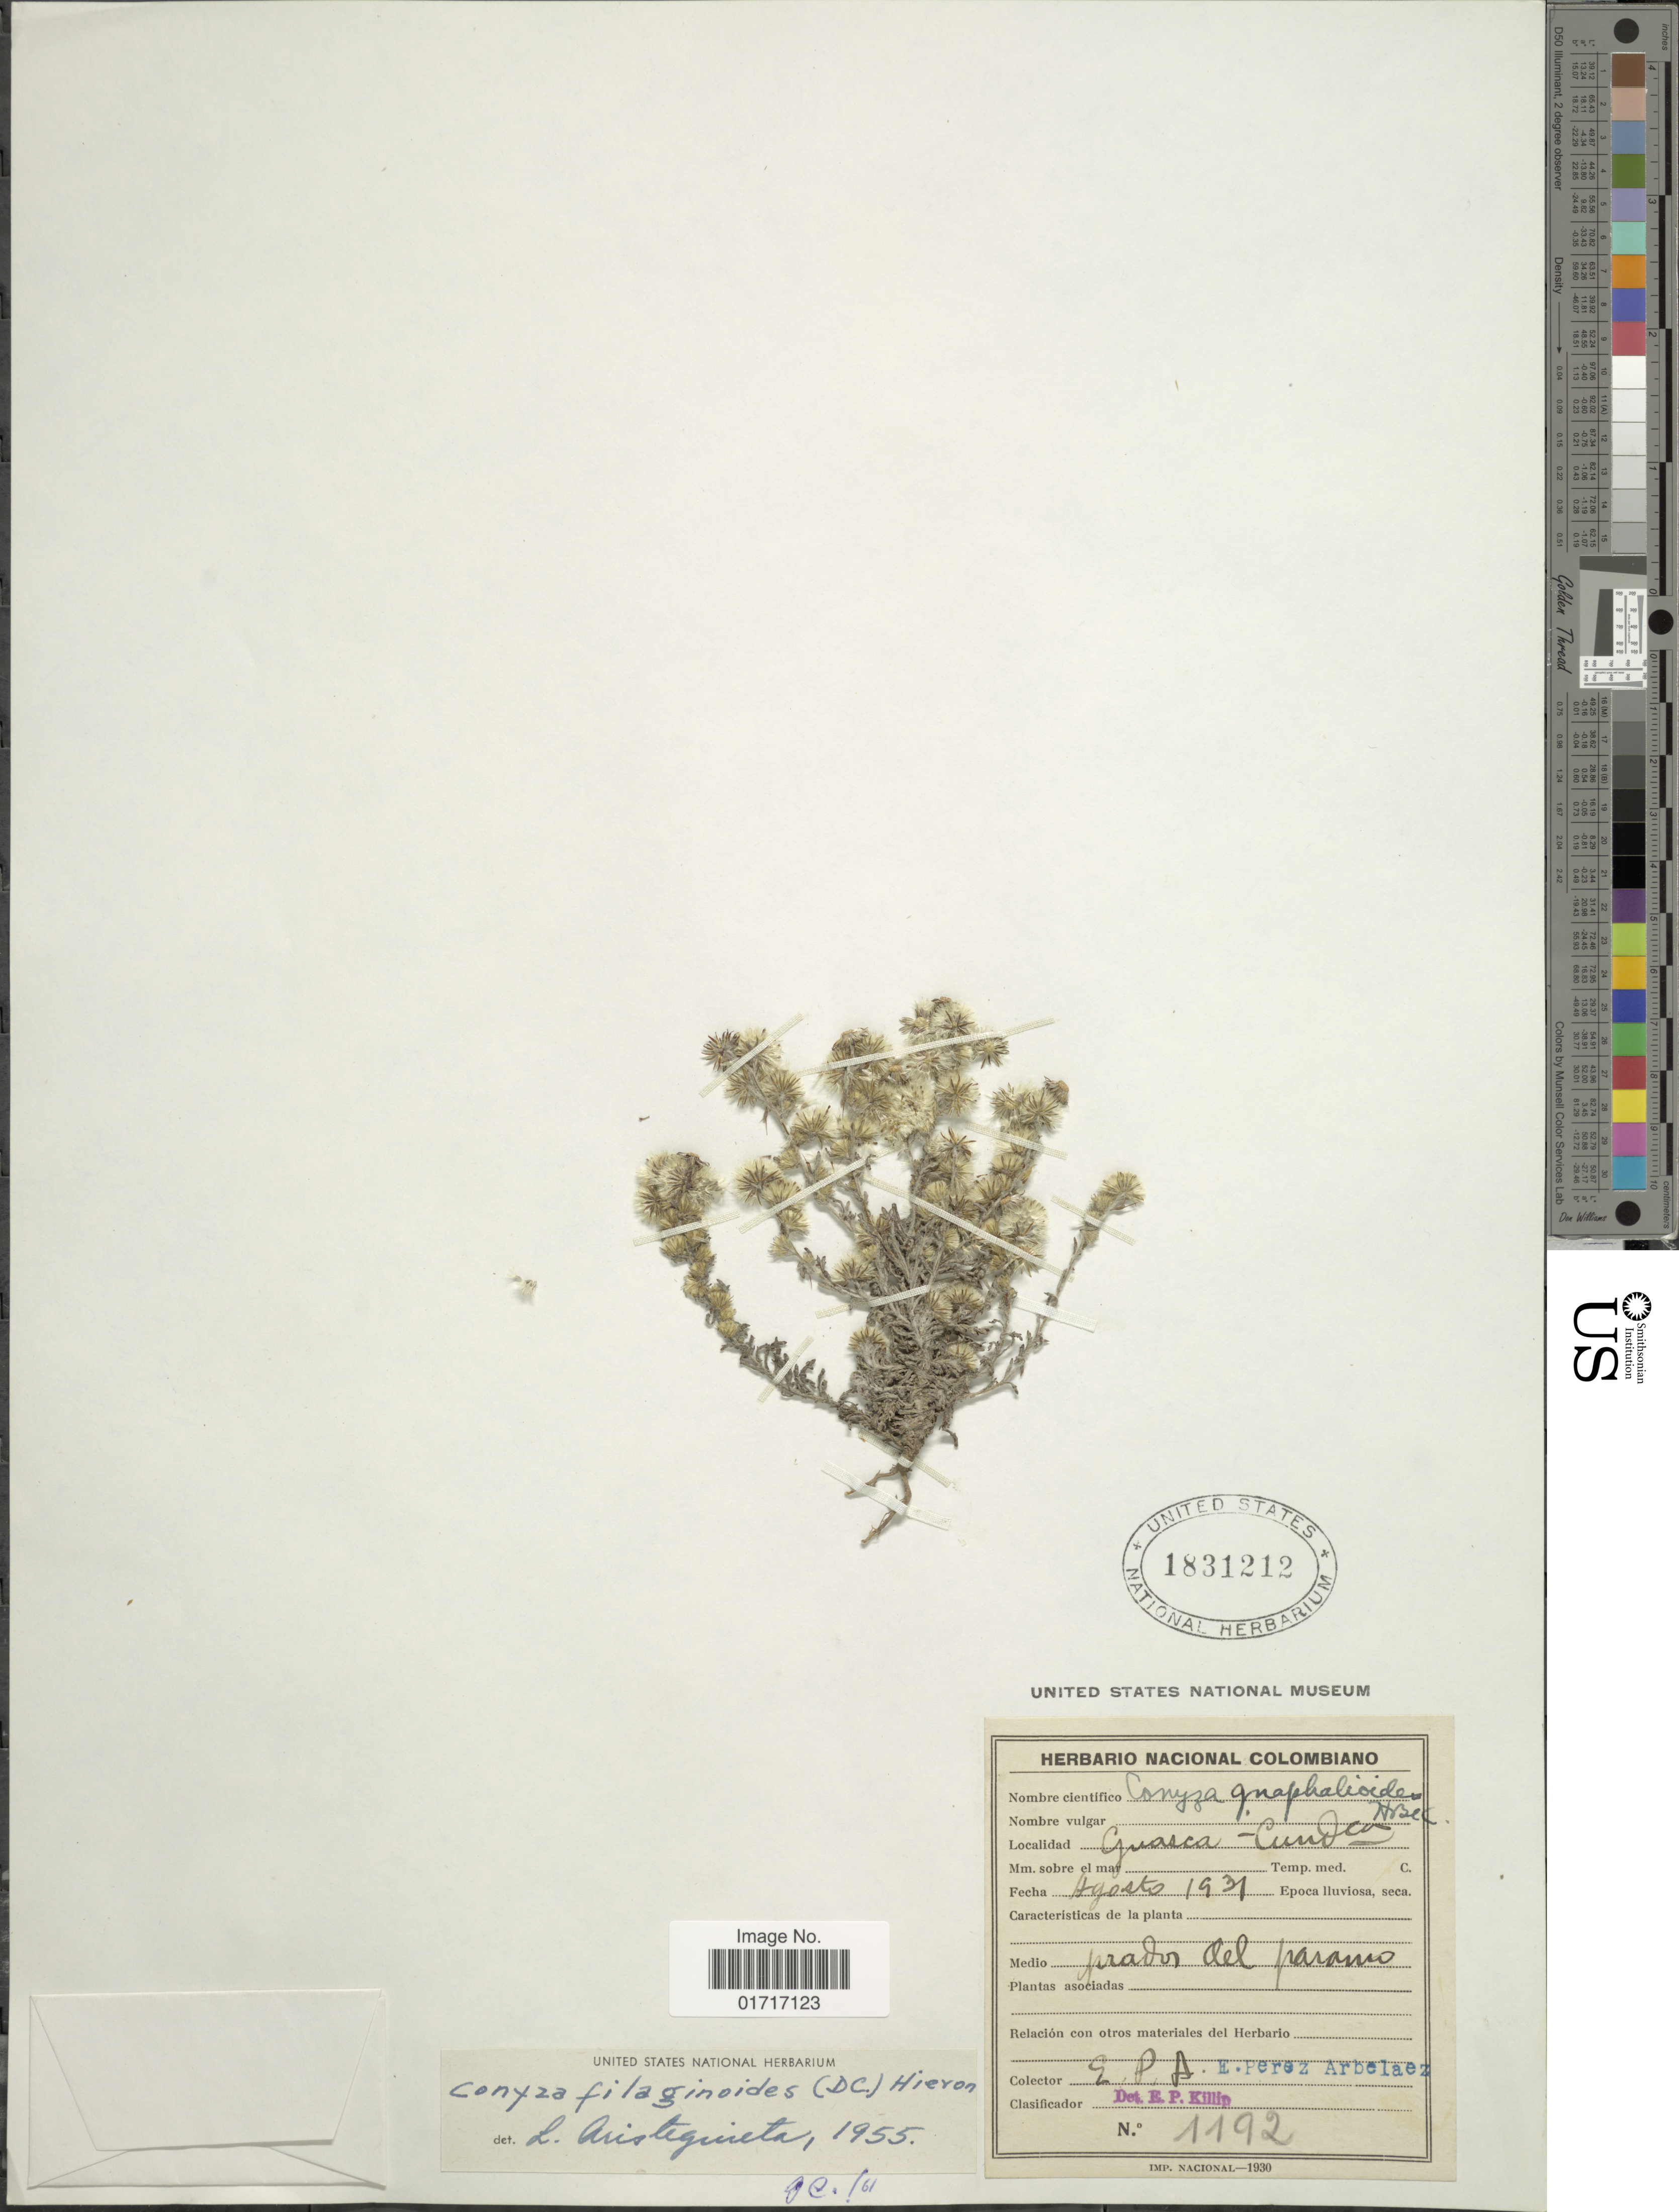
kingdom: Plantae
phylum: Tracheophyta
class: Magnoliopsida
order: Asterales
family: Asteraceae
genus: Conyza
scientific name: Conyza filaginoides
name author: (DC.) Hieron.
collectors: E. Pérez Arbeláez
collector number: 1192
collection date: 1931-08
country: Colombia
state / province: Cundinamarca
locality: Guasca - Cundca. Prados del paramo.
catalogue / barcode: US 1831212